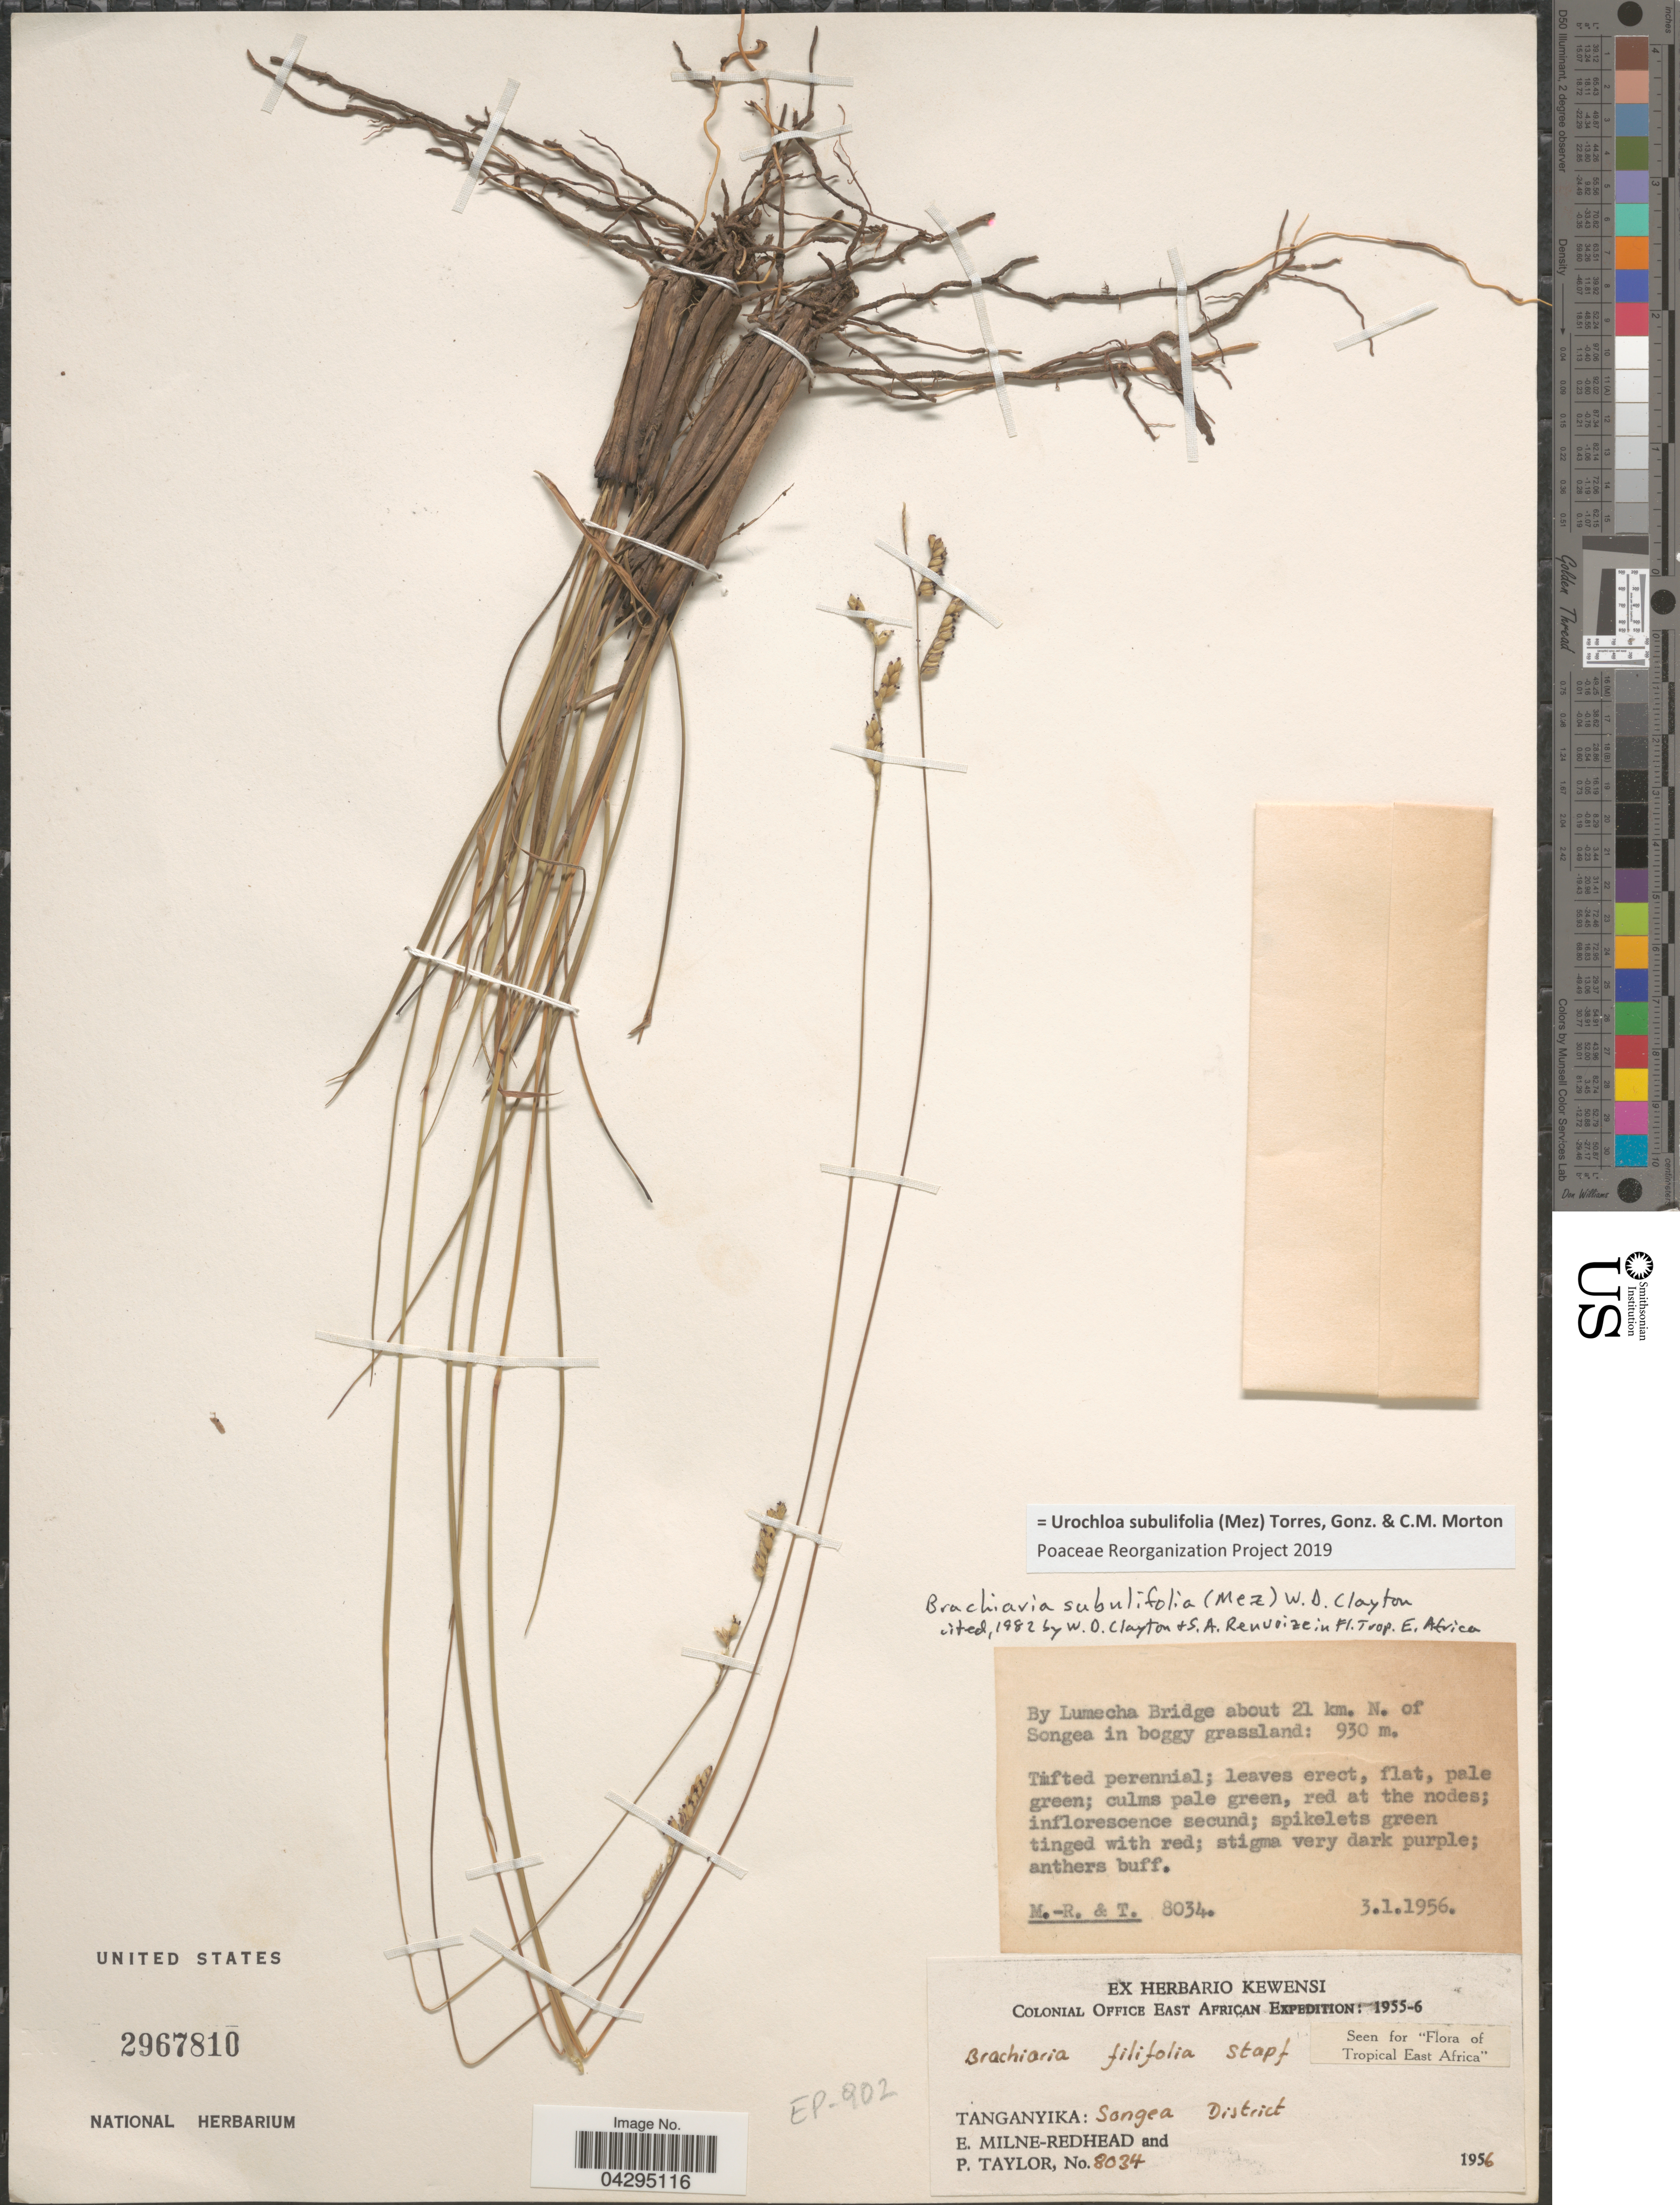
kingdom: Plantae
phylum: Tracheophyta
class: Liliopsida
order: Poales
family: Poaceae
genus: Urochloa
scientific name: Urochloa subulifolia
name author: (Mez) Torres Gonz. & C.M. Morton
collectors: E. W. Milne-Redhead & P. Taylor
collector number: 8034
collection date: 1956-01-03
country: Tanzania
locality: By Lumecha Bridge about 21 km. N. of Songea in boggy grassland. Colonial Office East African Expedition: 1955-6. Tanganyika: Songea District.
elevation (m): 930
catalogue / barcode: US 2967810